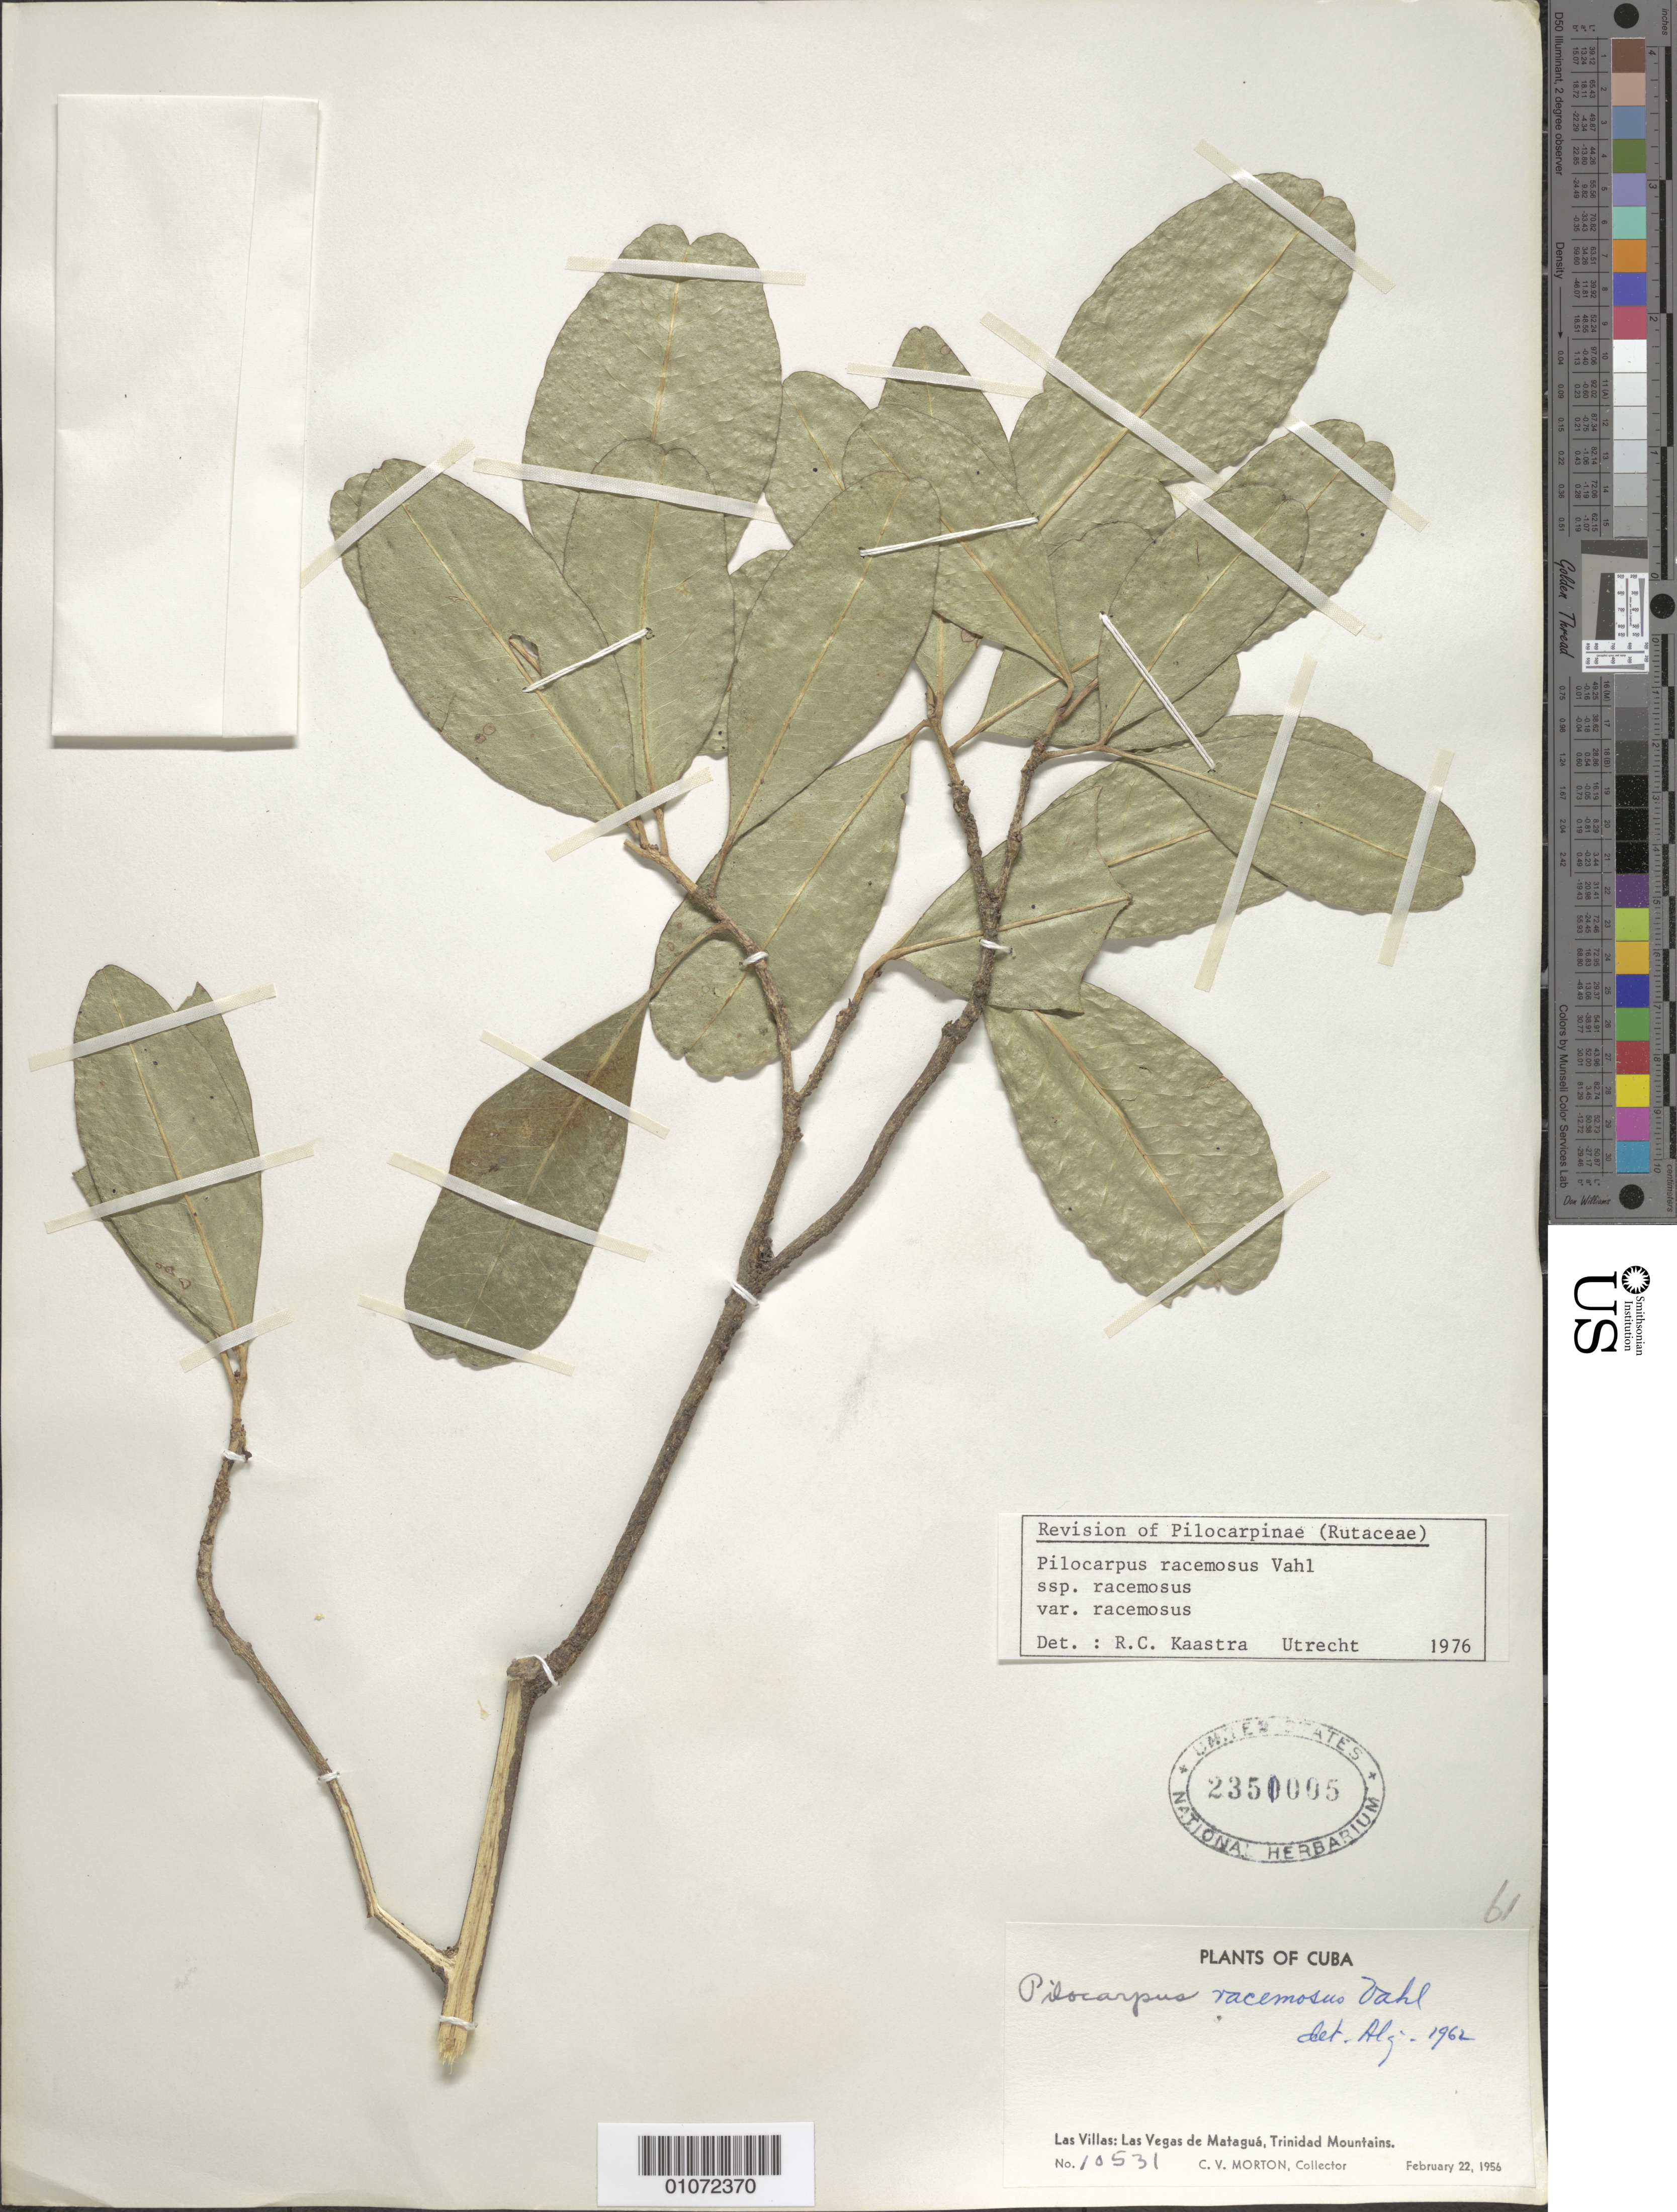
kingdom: Plantae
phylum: Tracheophyta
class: Magnoliopsida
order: Sapindales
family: Rutaceae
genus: Pilocarpus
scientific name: Pilocarpus racemosus subsp. racemosus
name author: Vahl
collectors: C. V. Morton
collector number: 10531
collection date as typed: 22 Feb 1956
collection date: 1956-02-22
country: Cuba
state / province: Las Villas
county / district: Cienfuegos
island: Cuba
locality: Las Villas: Las Vegas de Matagua, Trinidad Mountains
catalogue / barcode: US 2350005